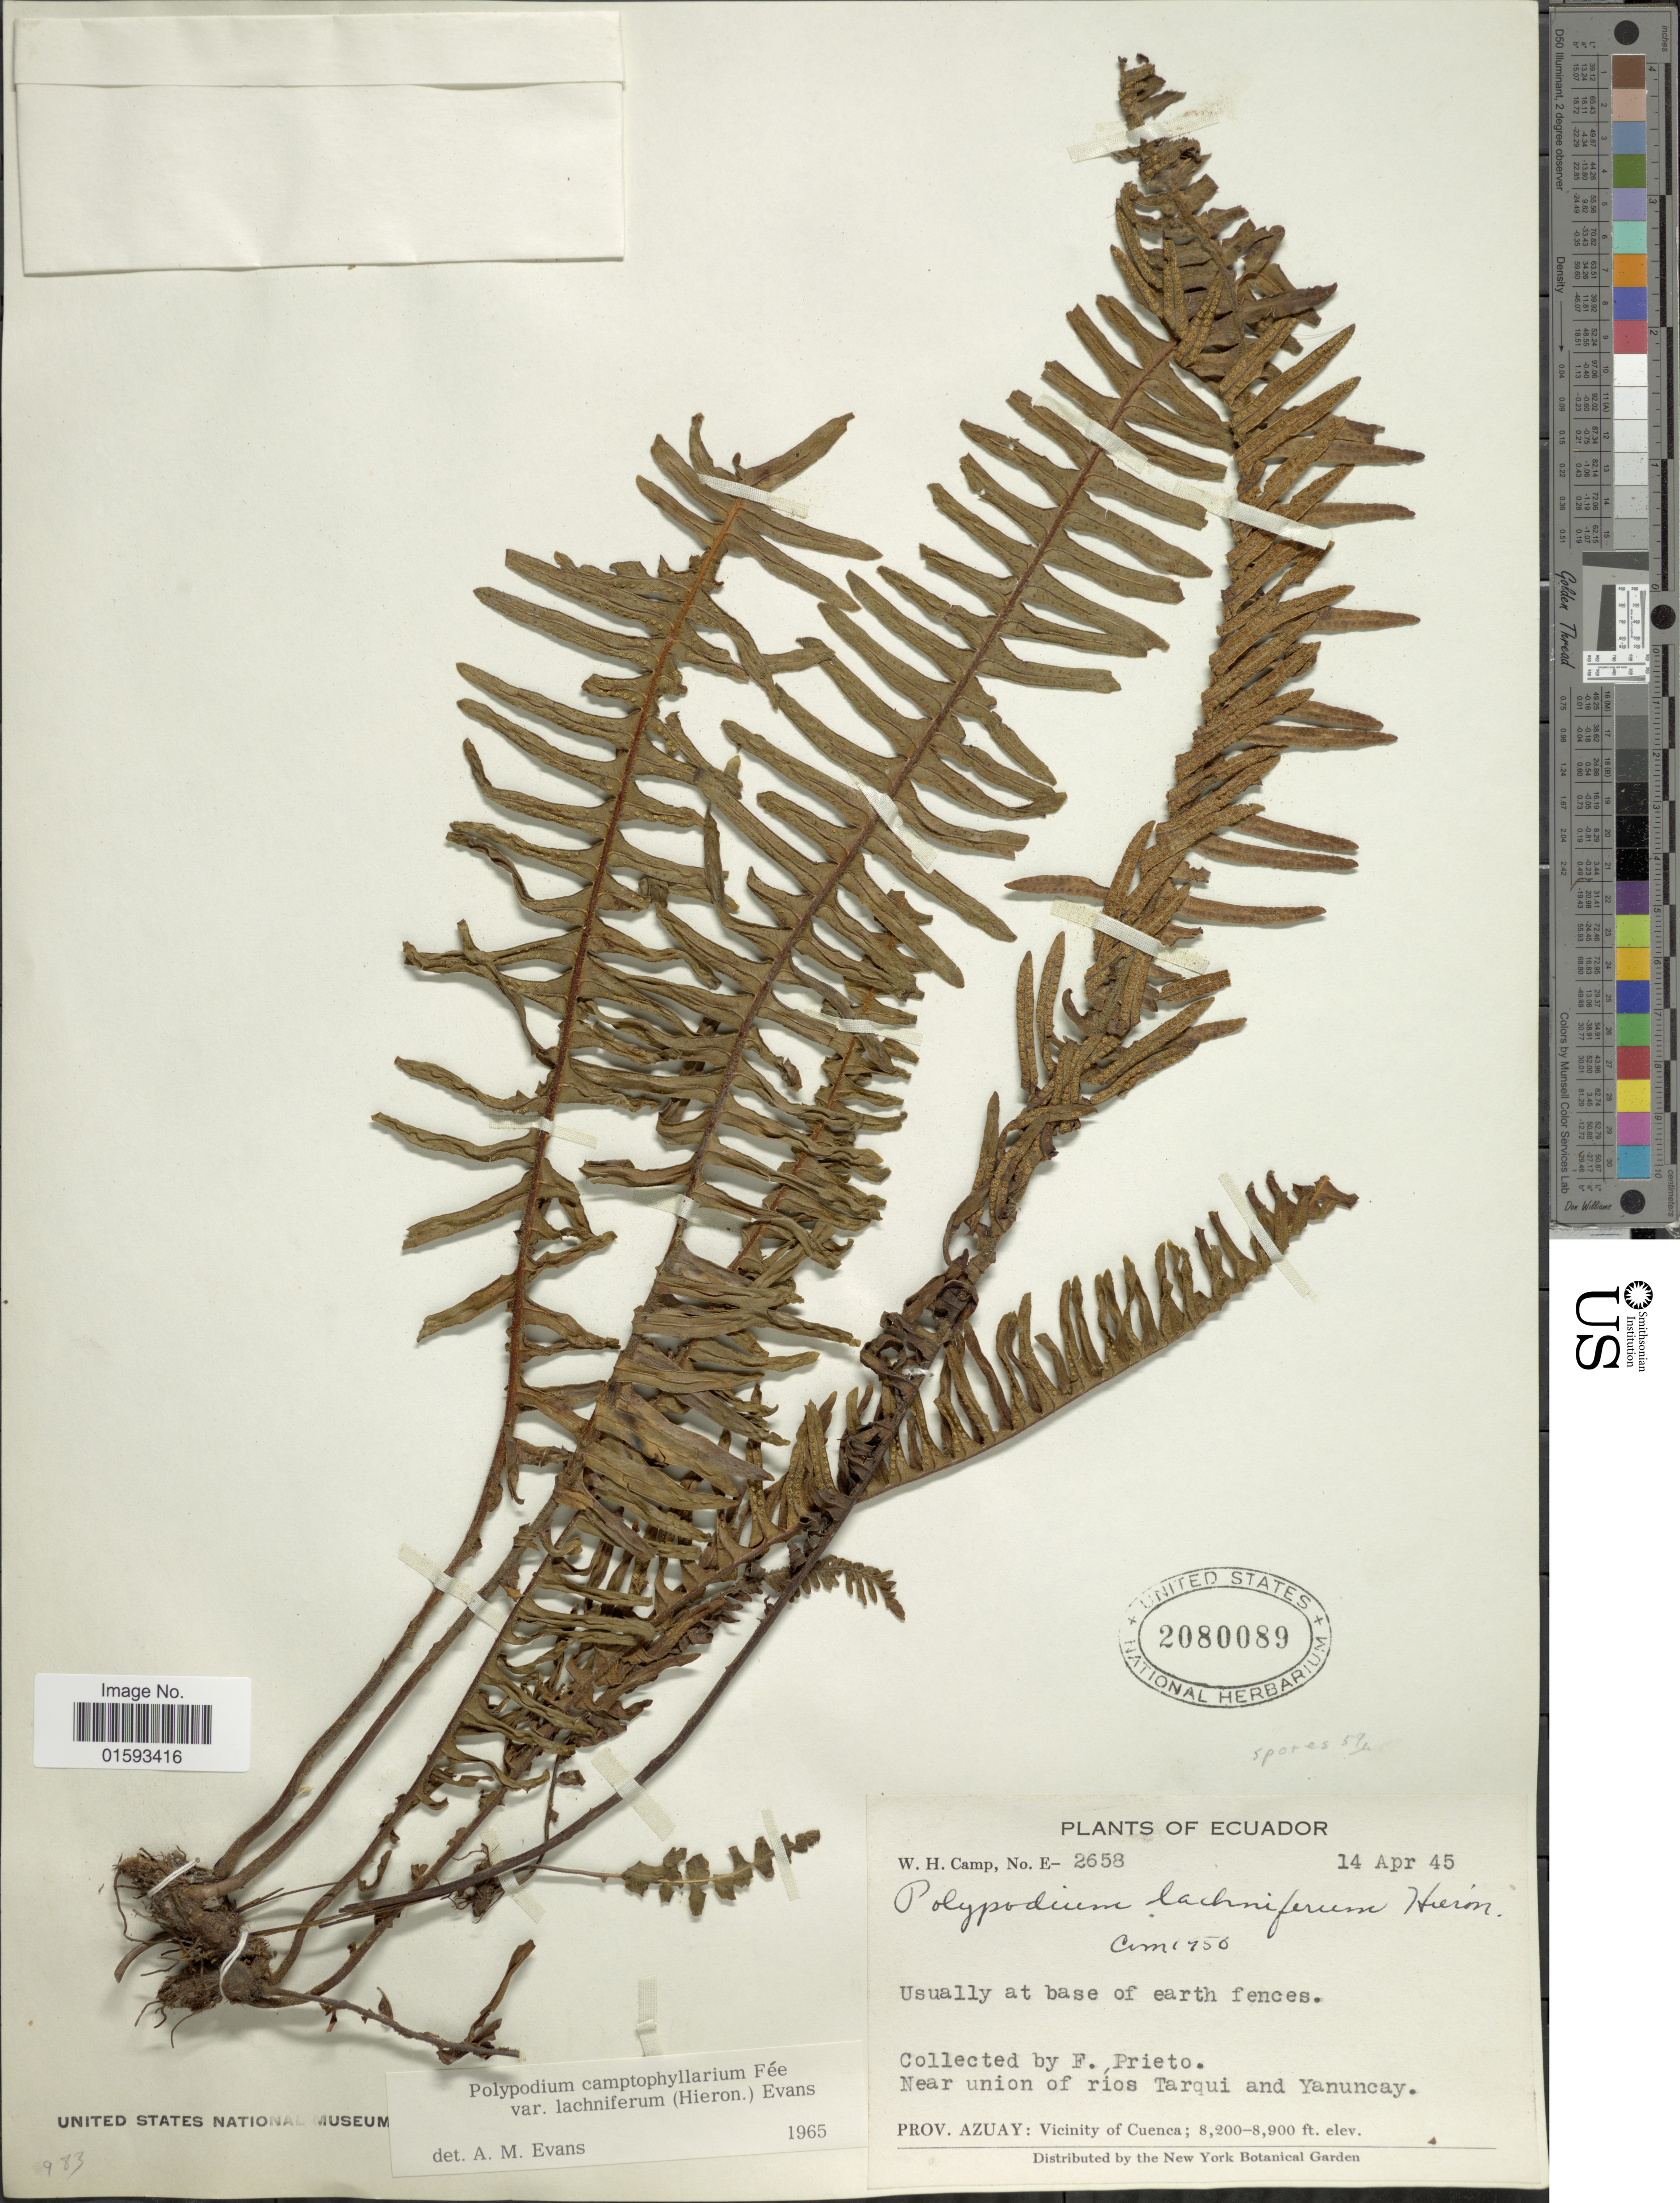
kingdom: Plantae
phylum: Tracheophyta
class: Polypodiopsida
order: Polypodiales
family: Polypodiaceae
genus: Pecluma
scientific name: Pecluma camptophyllaria var. lachnifera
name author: (Hieron.) Lellinger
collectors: F. Prieto & W. H. Camp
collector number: E2658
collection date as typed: Transcribed d/m/y: 14/4/45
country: Ecuador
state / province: Azuay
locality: Usually at base of earth fences. Near union of rios Tarqui and Yanuncay, Vicinity of Cuenca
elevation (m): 2499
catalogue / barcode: US 2080089